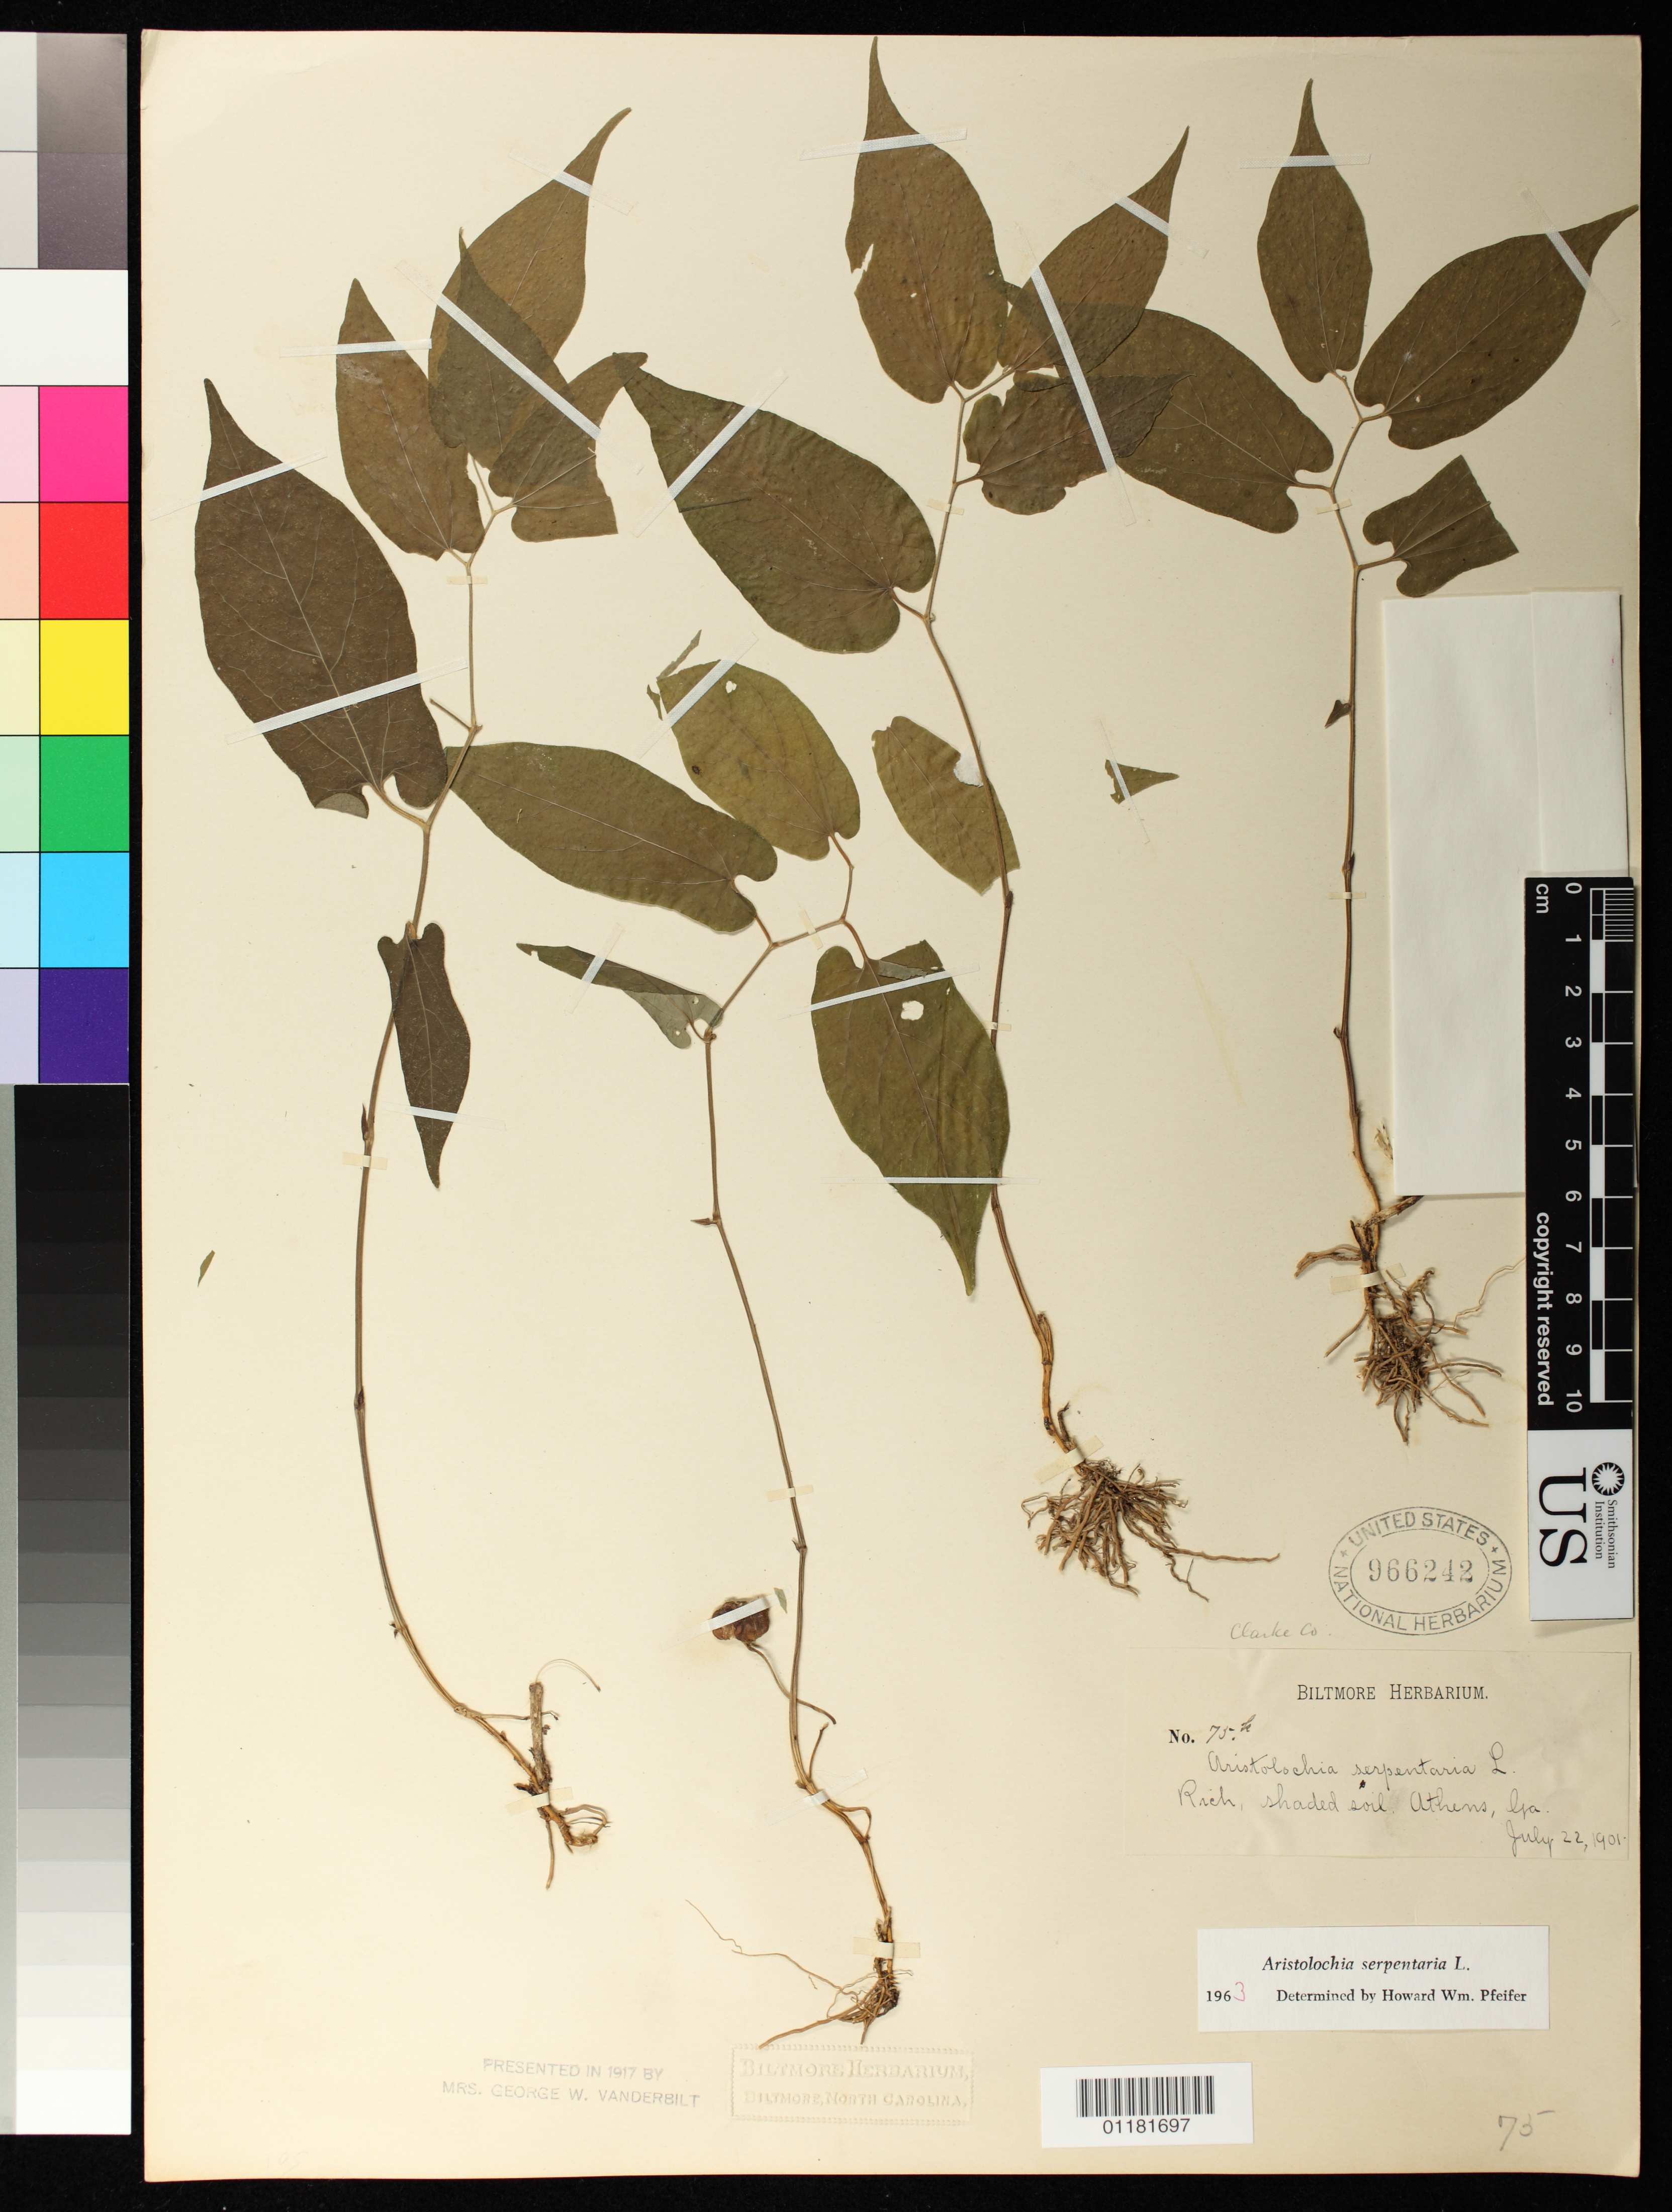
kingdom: Plantae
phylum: Tracheophyta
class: Magnoliopsida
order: Piperales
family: Aristolochiaceae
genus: Aristolochia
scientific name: Aristolochia serpentaria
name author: L.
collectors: ex herb. Biltmore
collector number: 75b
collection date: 1901-07-22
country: United States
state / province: Georgia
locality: Rich, shaded soil Athens, Clarke Co.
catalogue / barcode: US 966242